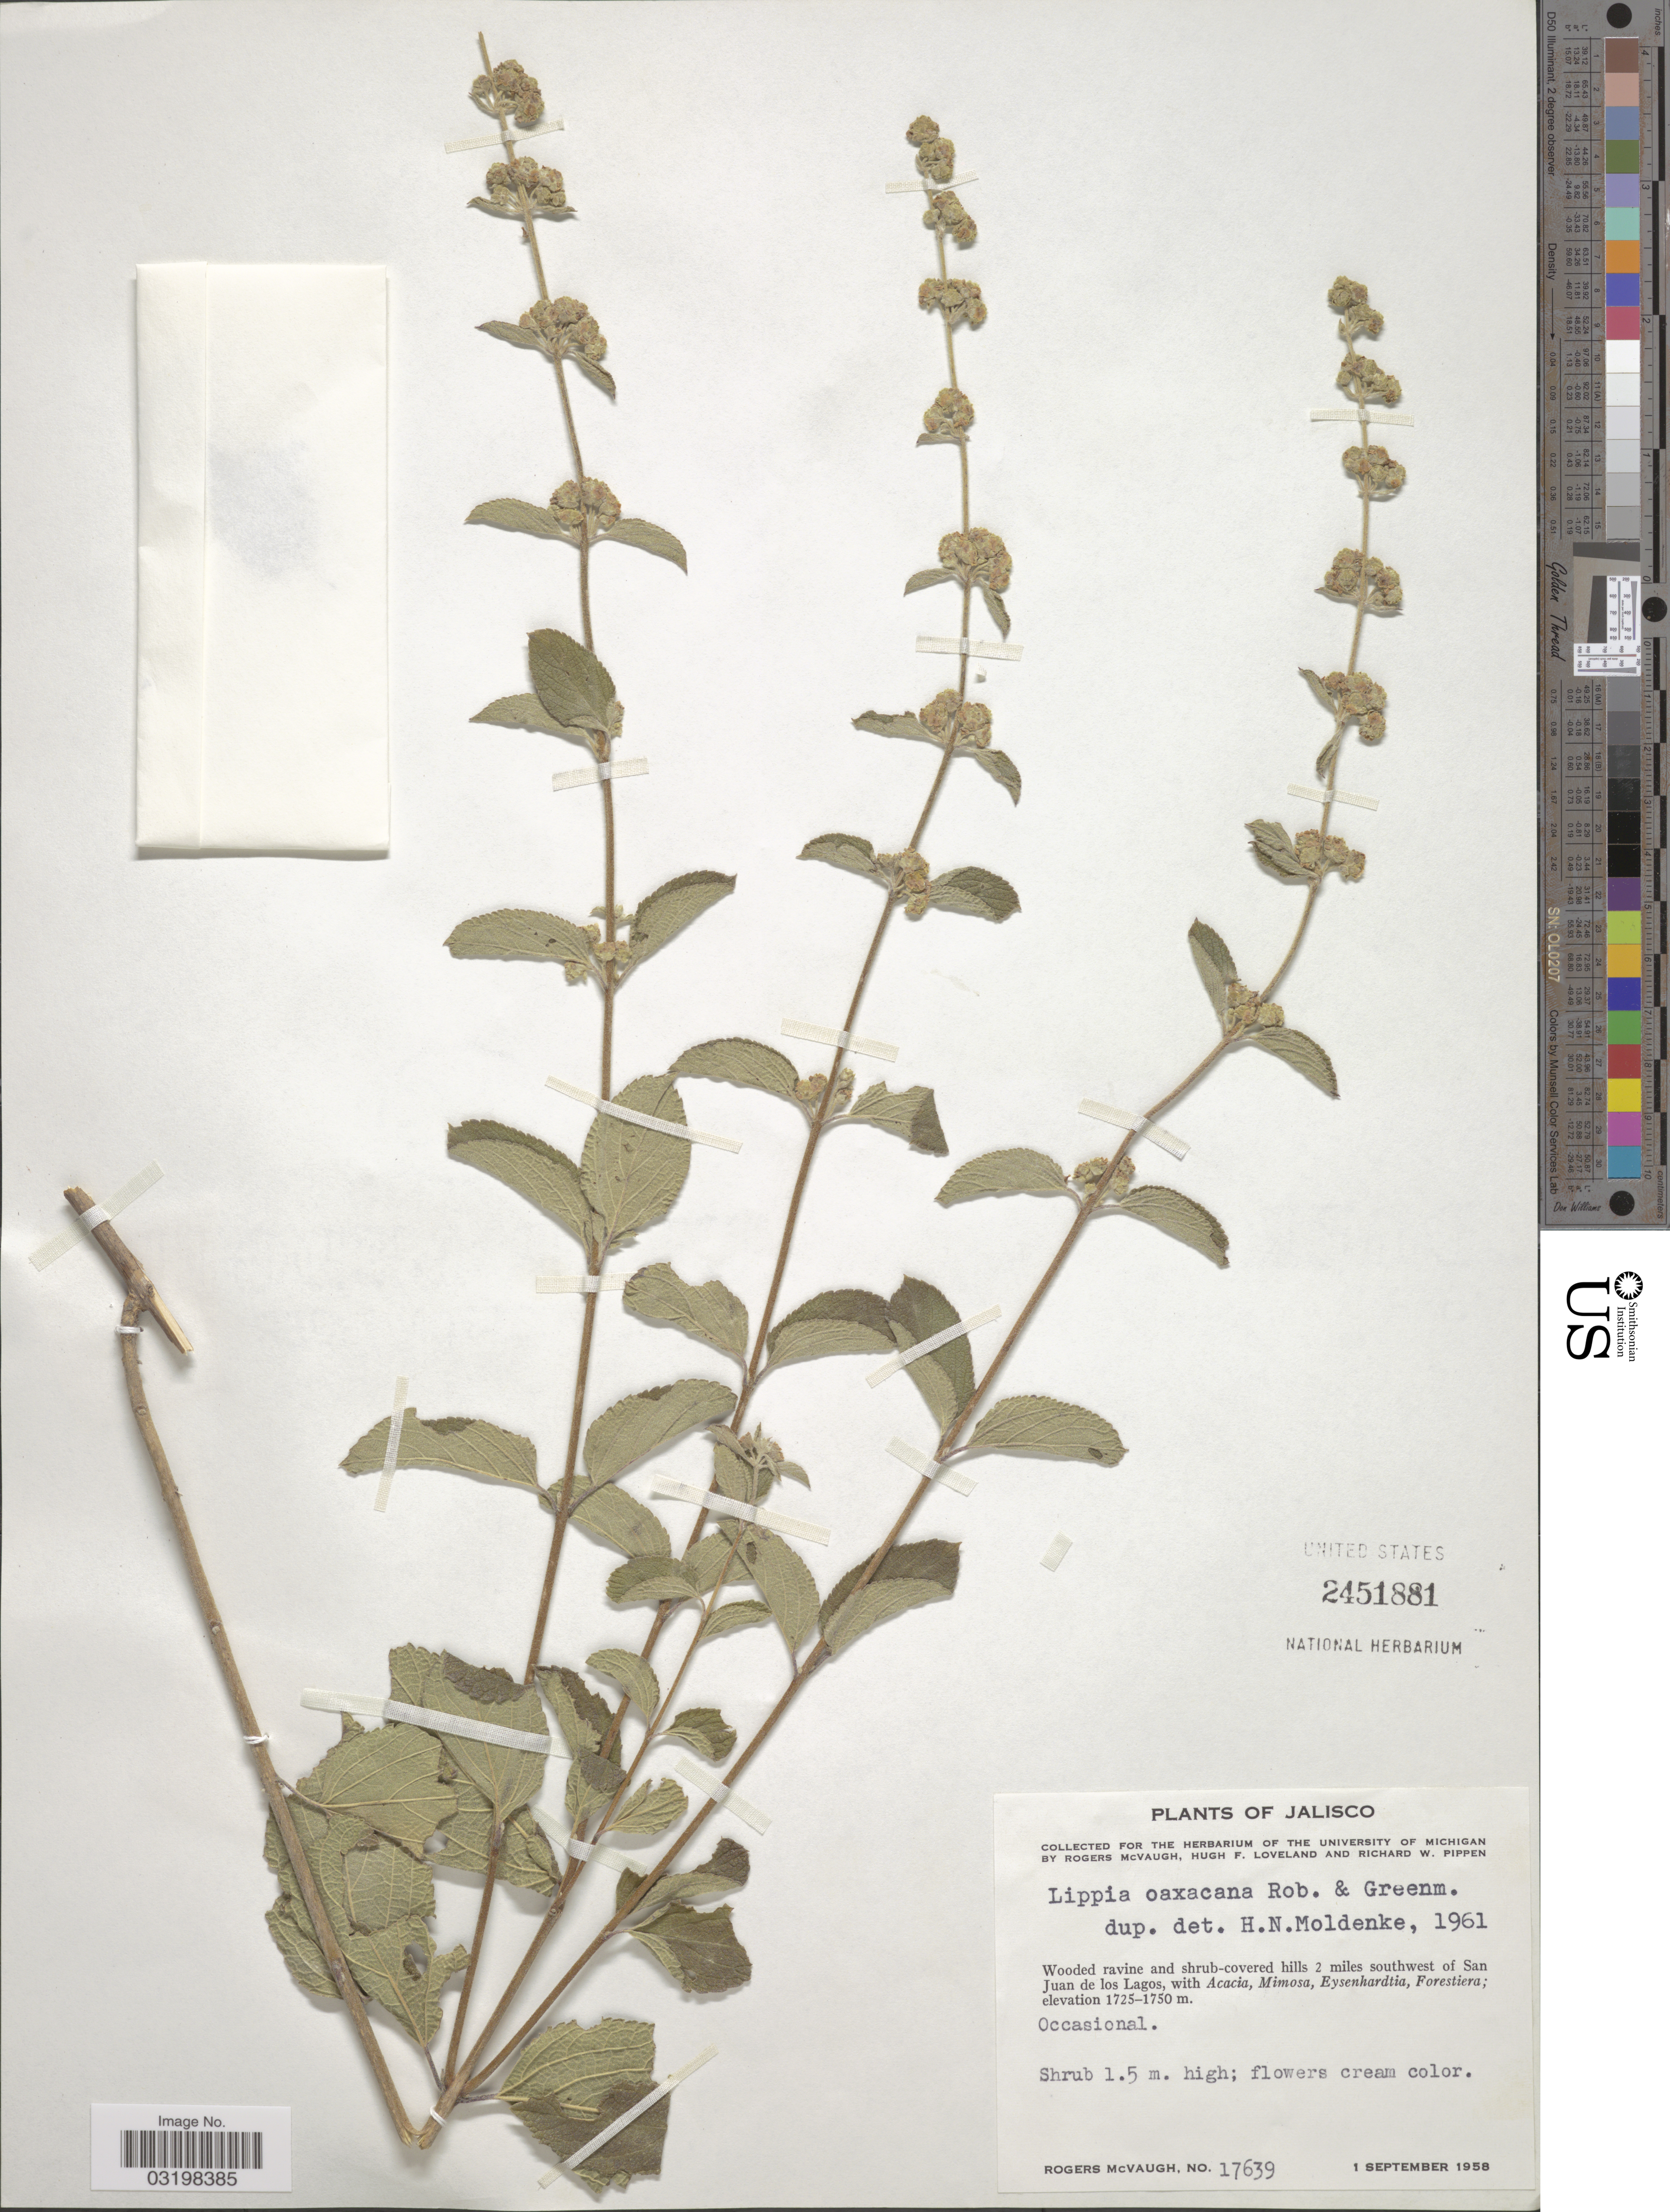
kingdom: Plantae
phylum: Tracheophyta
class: Magnoliopsida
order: Lamiales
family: Verbenaceae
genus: Lippia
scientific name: Lippia oaxacana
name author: B.L. Rob. & Greenm.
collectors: R. McVaugh, H. Loveland & R. W. Pippen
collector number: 17639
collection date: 1958-09-01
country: Mexico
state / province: Jalisco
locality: Wooded ravine and shrub-covered hills 2 miles southwest of San Juan de los Lagos.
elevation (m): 1725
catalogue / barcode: US 2451881